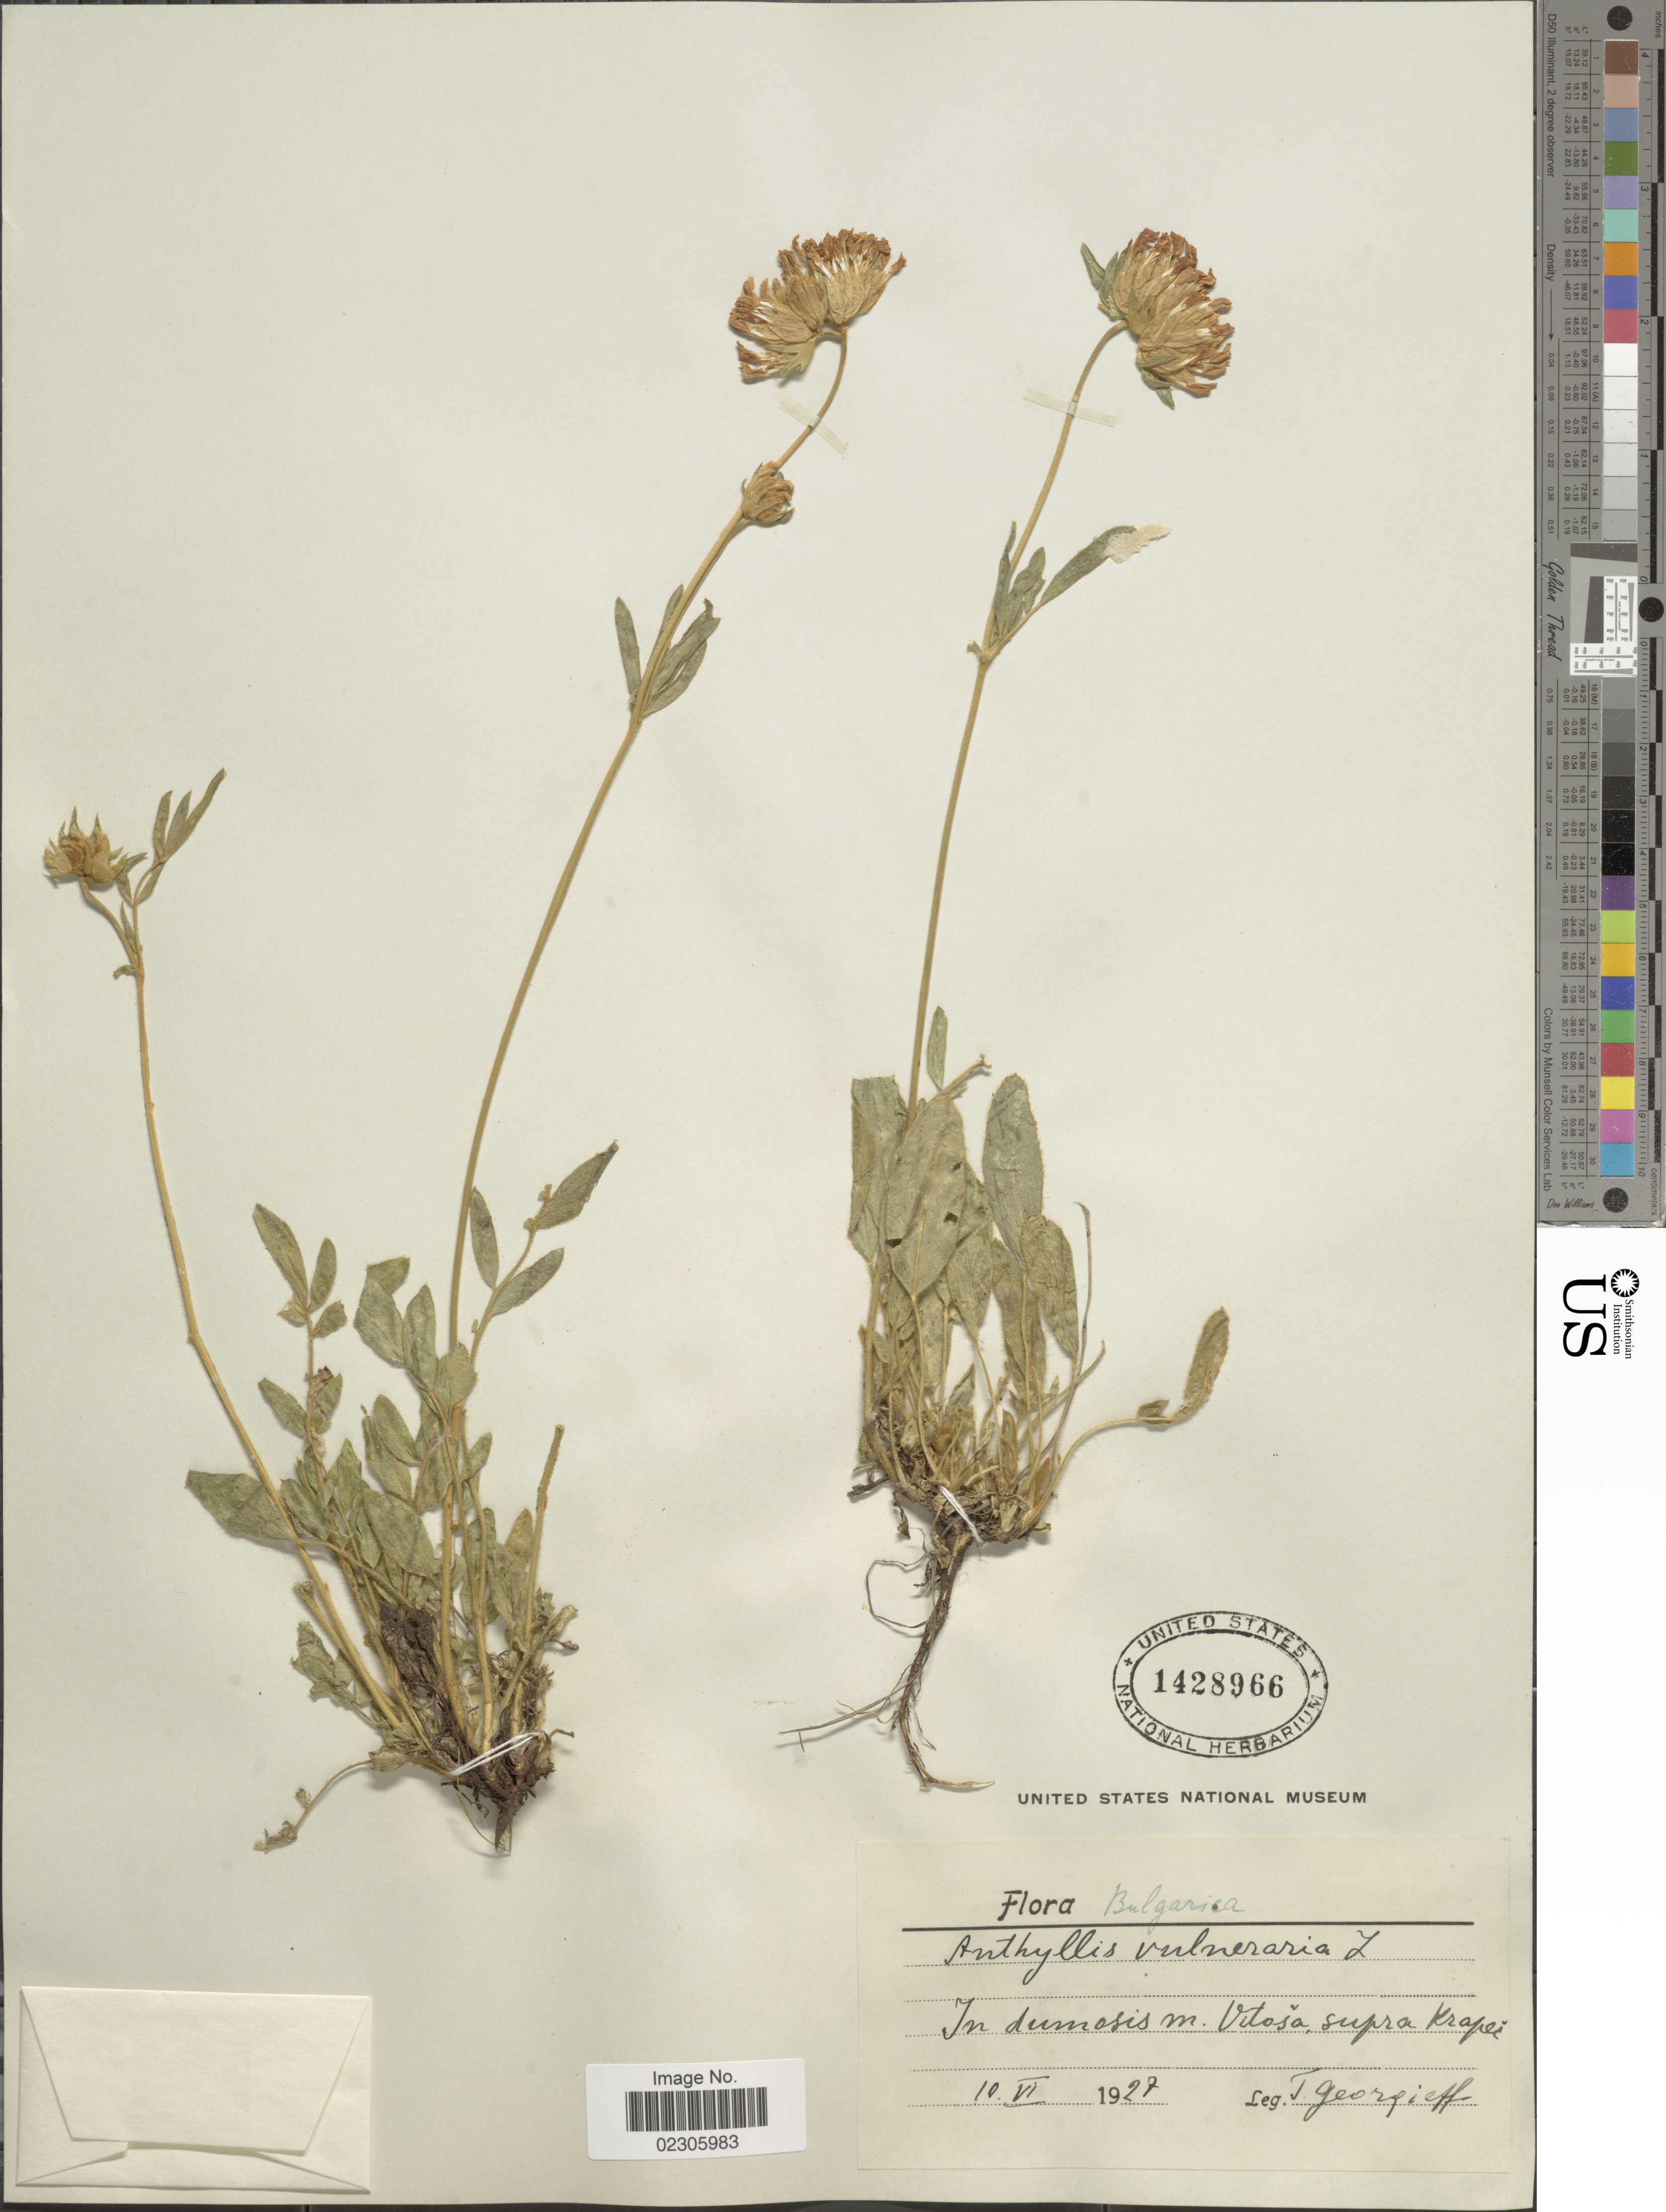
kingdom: Plantae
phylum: Tracheophyta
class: Magnoliopsida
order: Fabales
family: Fabaceae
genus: Anthyllis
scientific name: Anthyllis vulneraria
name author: L.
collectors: T. Georgieff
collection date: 1927-06-10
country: Bulgaria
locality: Vitosa, supra Krapei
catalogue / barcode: US 1428966